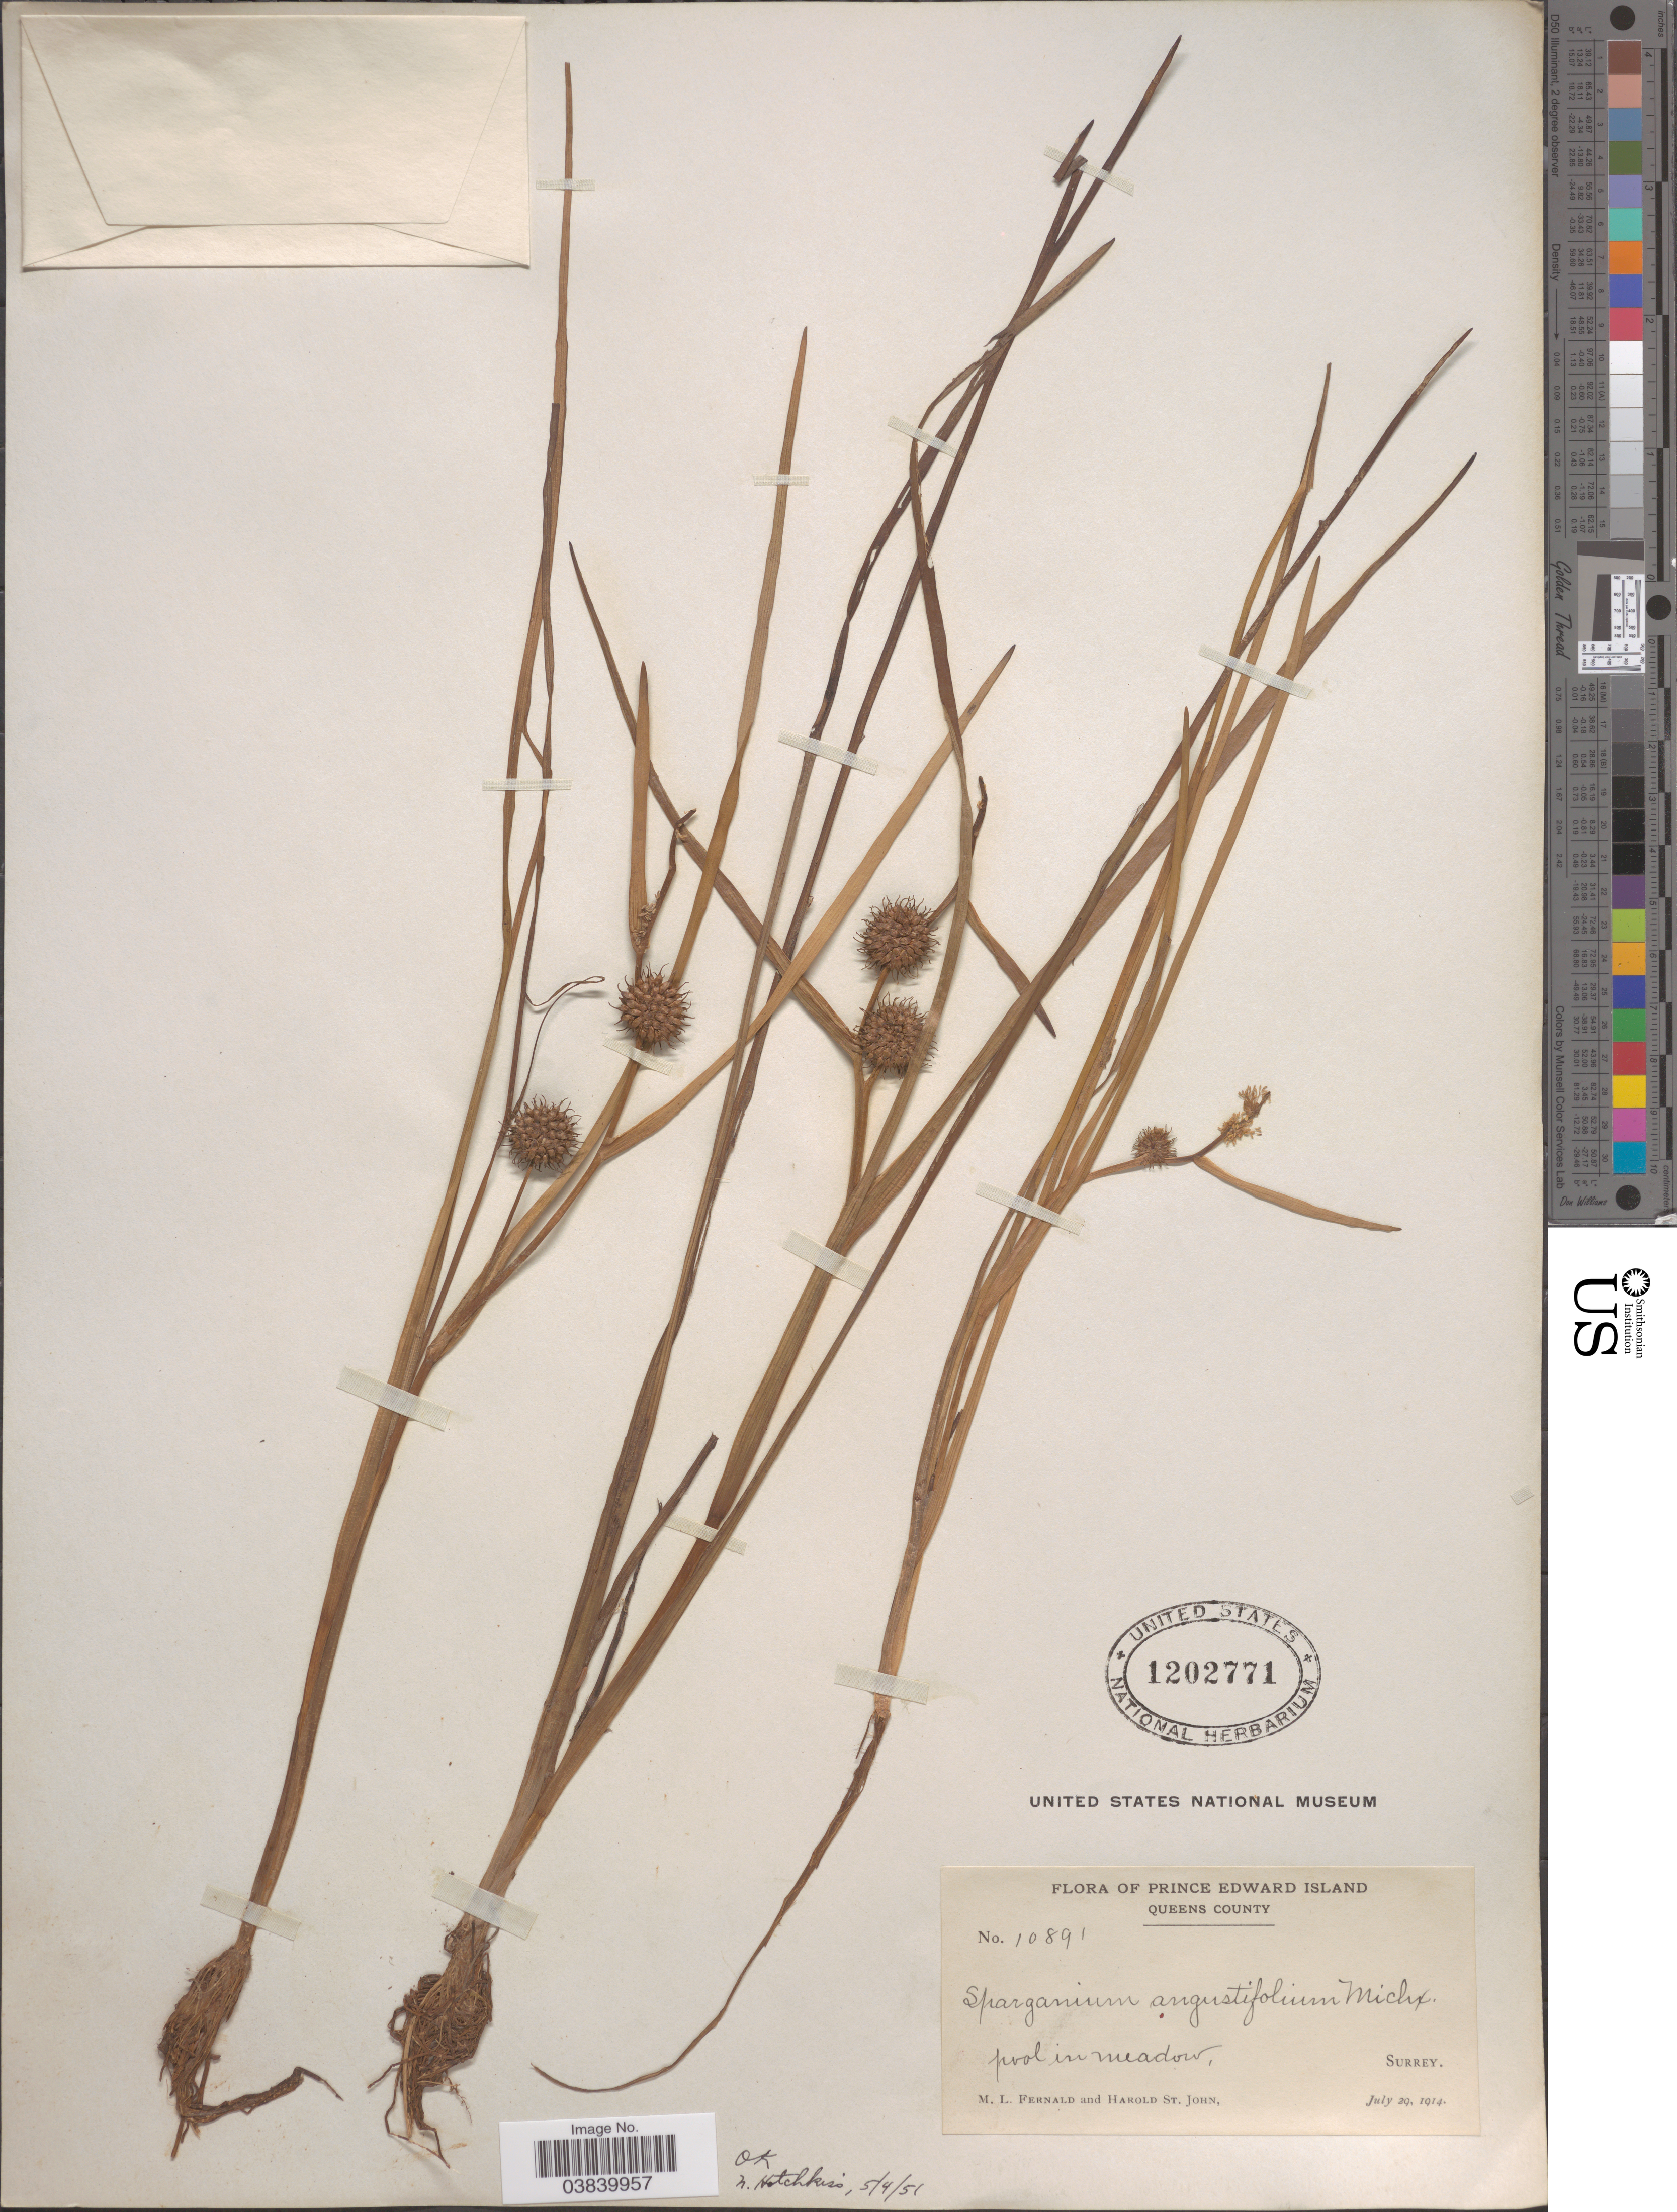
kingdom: Plantae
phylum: Tracheophyta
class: Liliopsida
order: Poales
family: Typhaceae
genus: Sparganium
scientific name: Sparganium angustifolium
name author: Michx.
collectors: M. L. Fernald & H. St. John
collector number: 10891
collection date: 1914-07-29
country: Canada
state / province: Prince Edward Island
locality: Queens County. Surrey.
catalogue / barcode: US 1202771